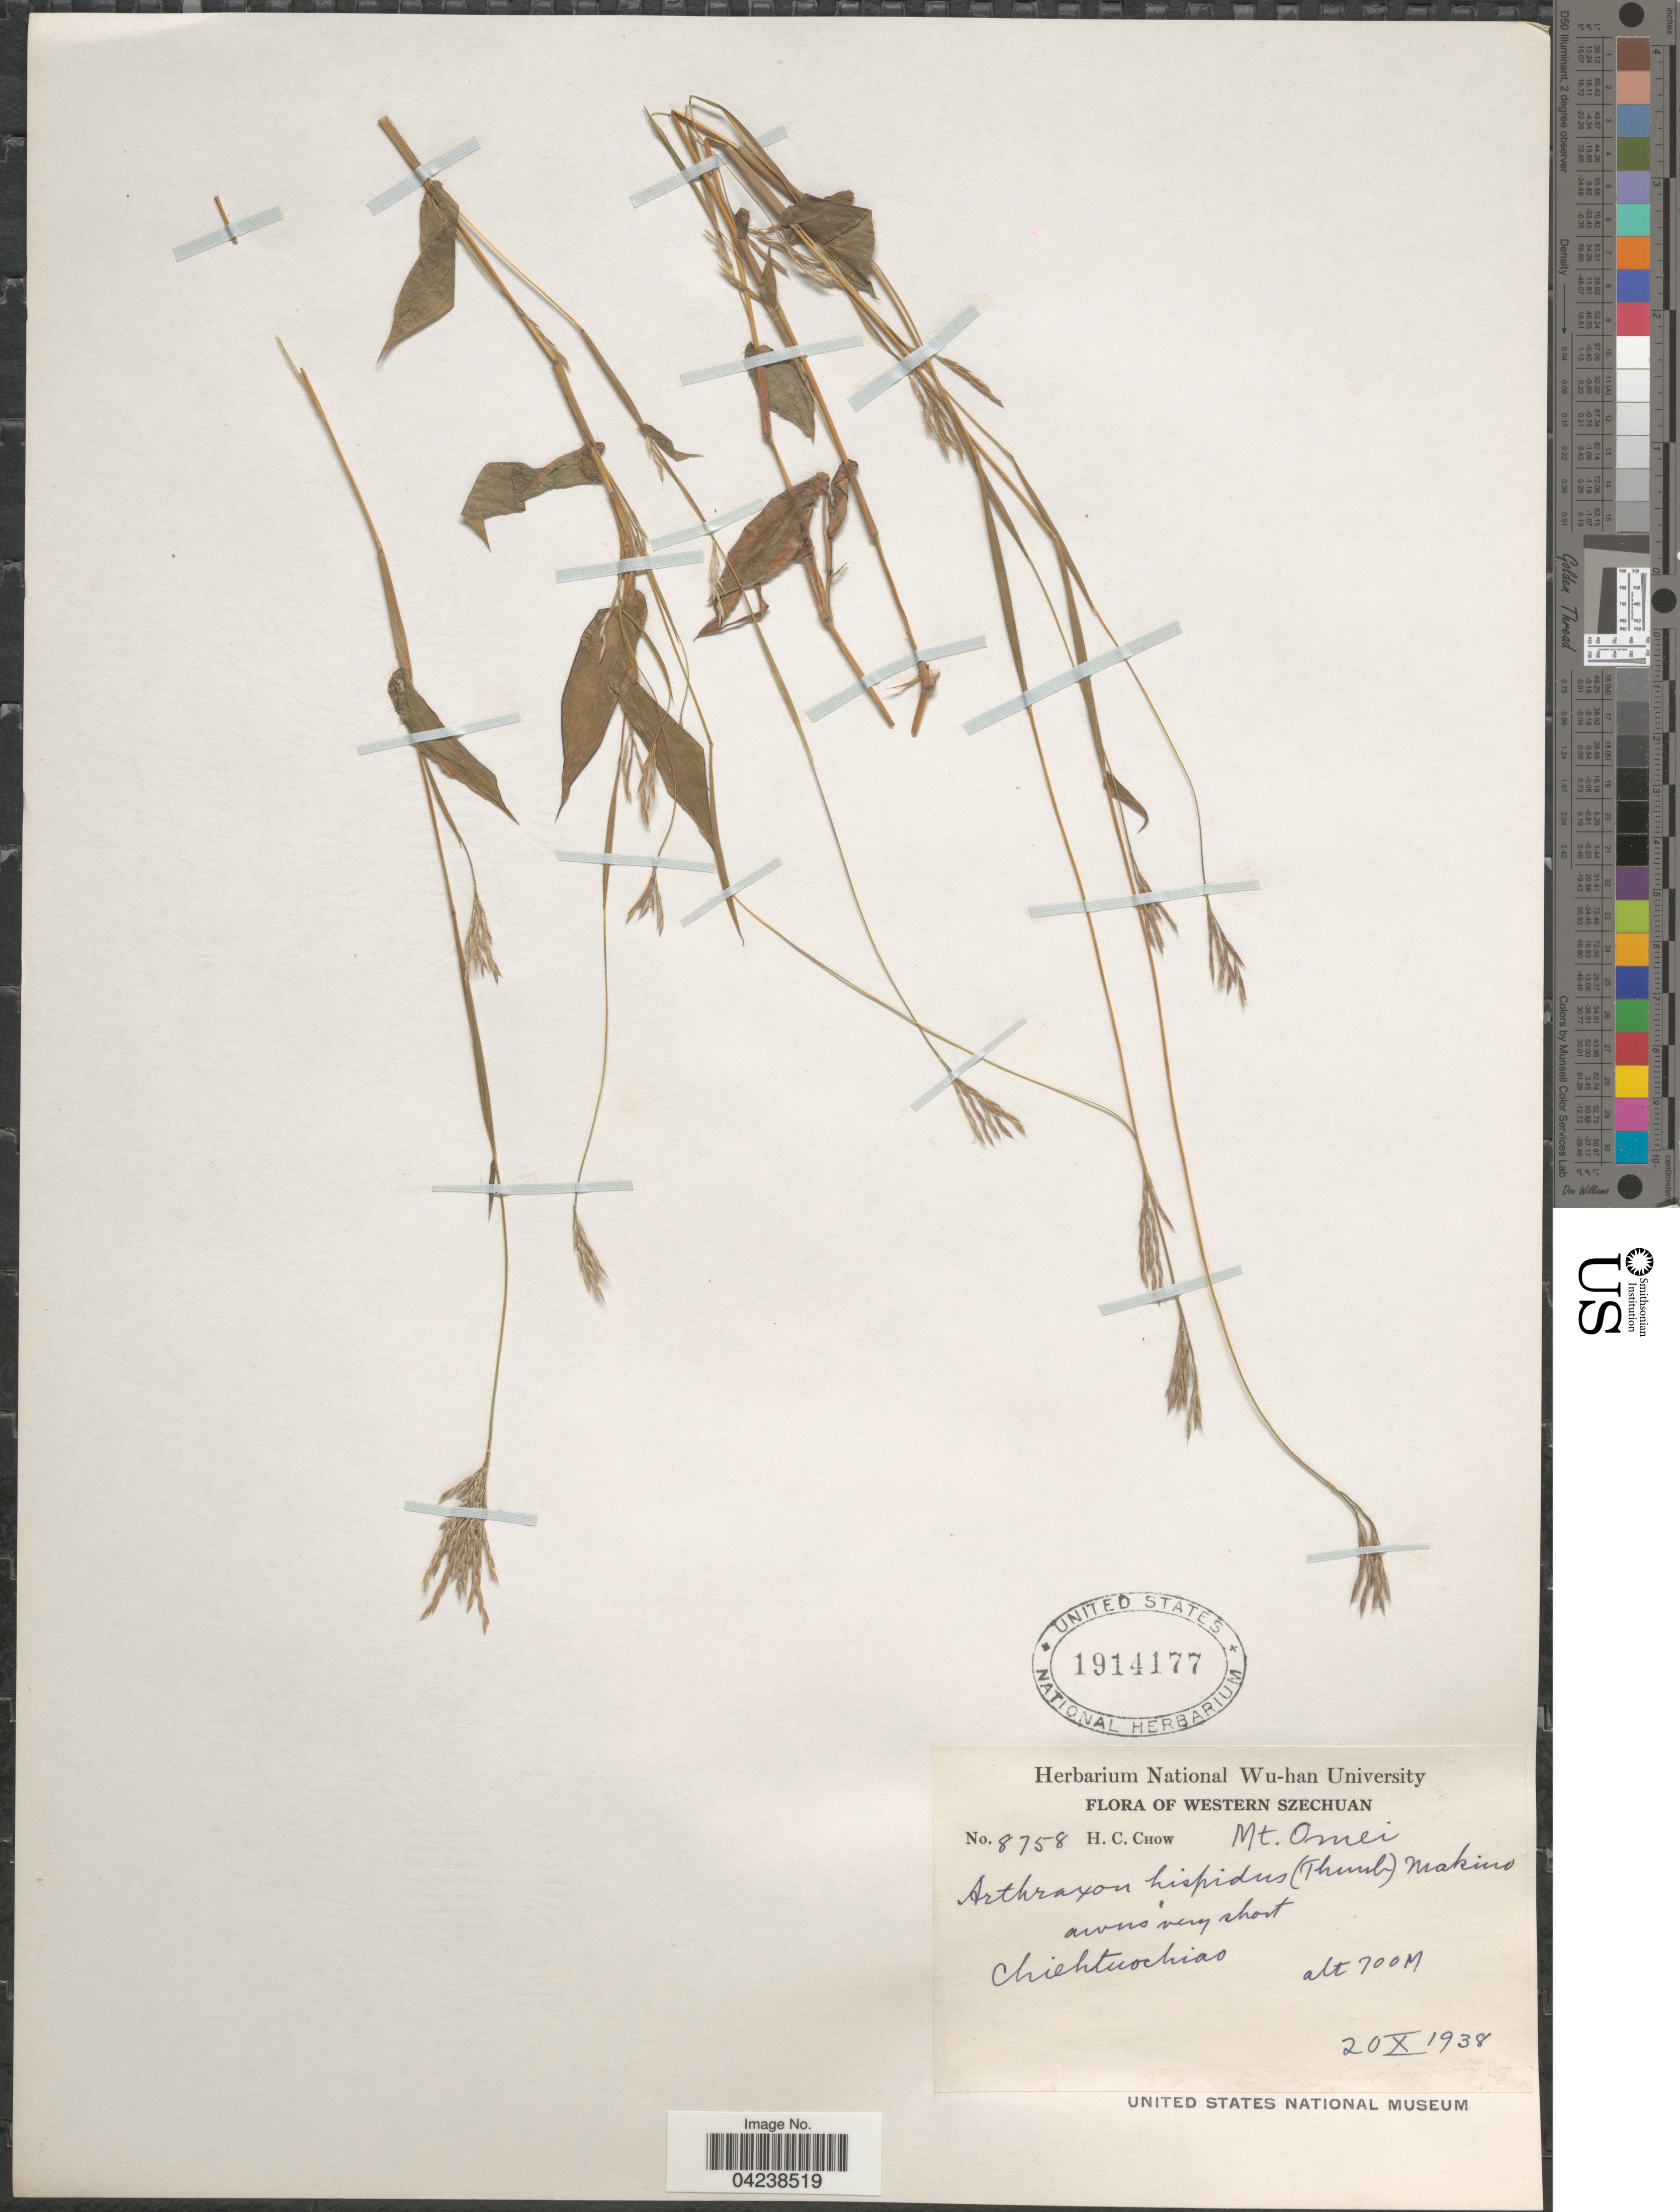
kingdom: Plantae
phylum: Tracheophyta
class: Liliopsida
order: Poales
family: Poaceae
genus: Arthraxon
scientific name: Arthraxon hispidus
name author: (Thunb.) Makino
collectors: H. Chow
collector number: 8758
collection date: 1938-10-20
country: China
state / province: Sichuan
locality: Western Szechuan. Chiehtuochiao.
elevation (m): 700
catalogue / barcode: US 1914177